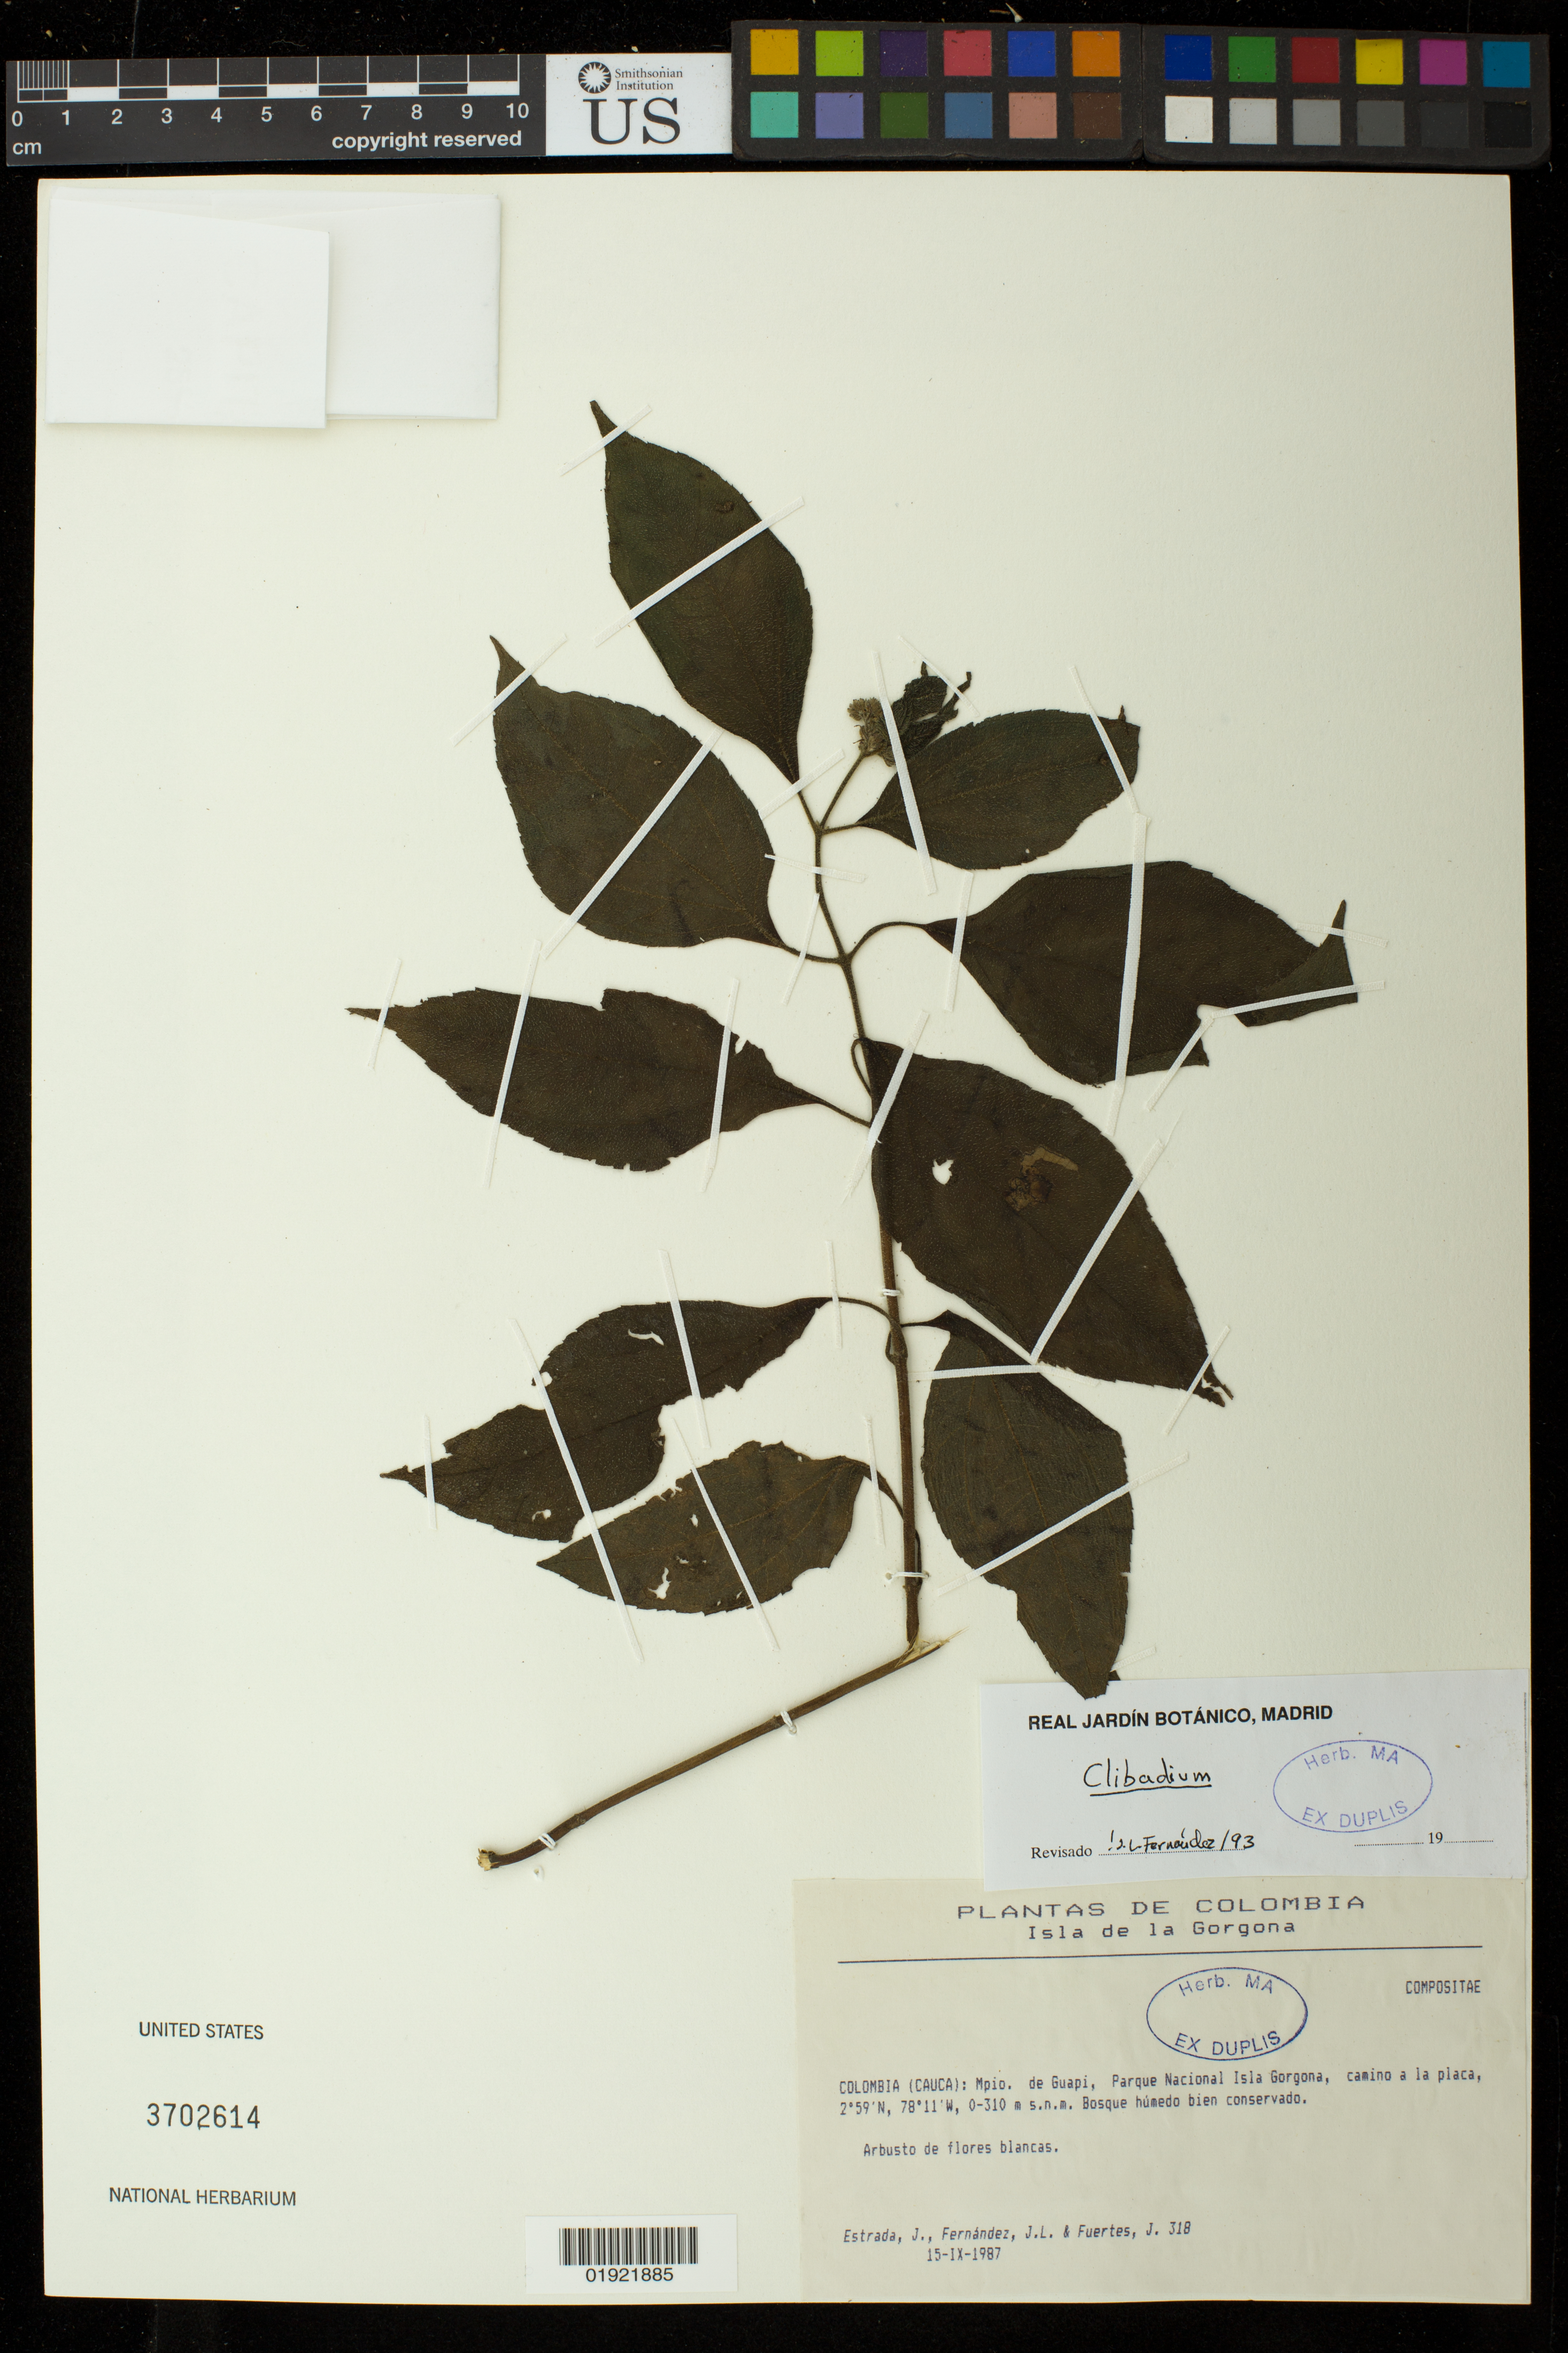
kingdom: Plantae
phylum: Tracheophyta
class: Magnoliopsida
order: Asterales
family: Asteraceae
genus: Clibadium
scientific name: Clibadium sp.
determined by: Fernández-Alonso, J. L.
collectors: J. Estrada, J. Fernandez & J. Fuertes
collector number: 318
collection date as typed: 15-IX-1987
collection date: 1987-09-15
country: Colombia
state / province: Cauca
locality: Mpio. de Guapi, Parque Nacional Isla Gorgona, camino a la placa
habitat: Bosque humedo bien conservado.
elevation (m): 0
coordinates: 2 59 0 N, 78 11 0 W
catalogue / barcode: US 3702614